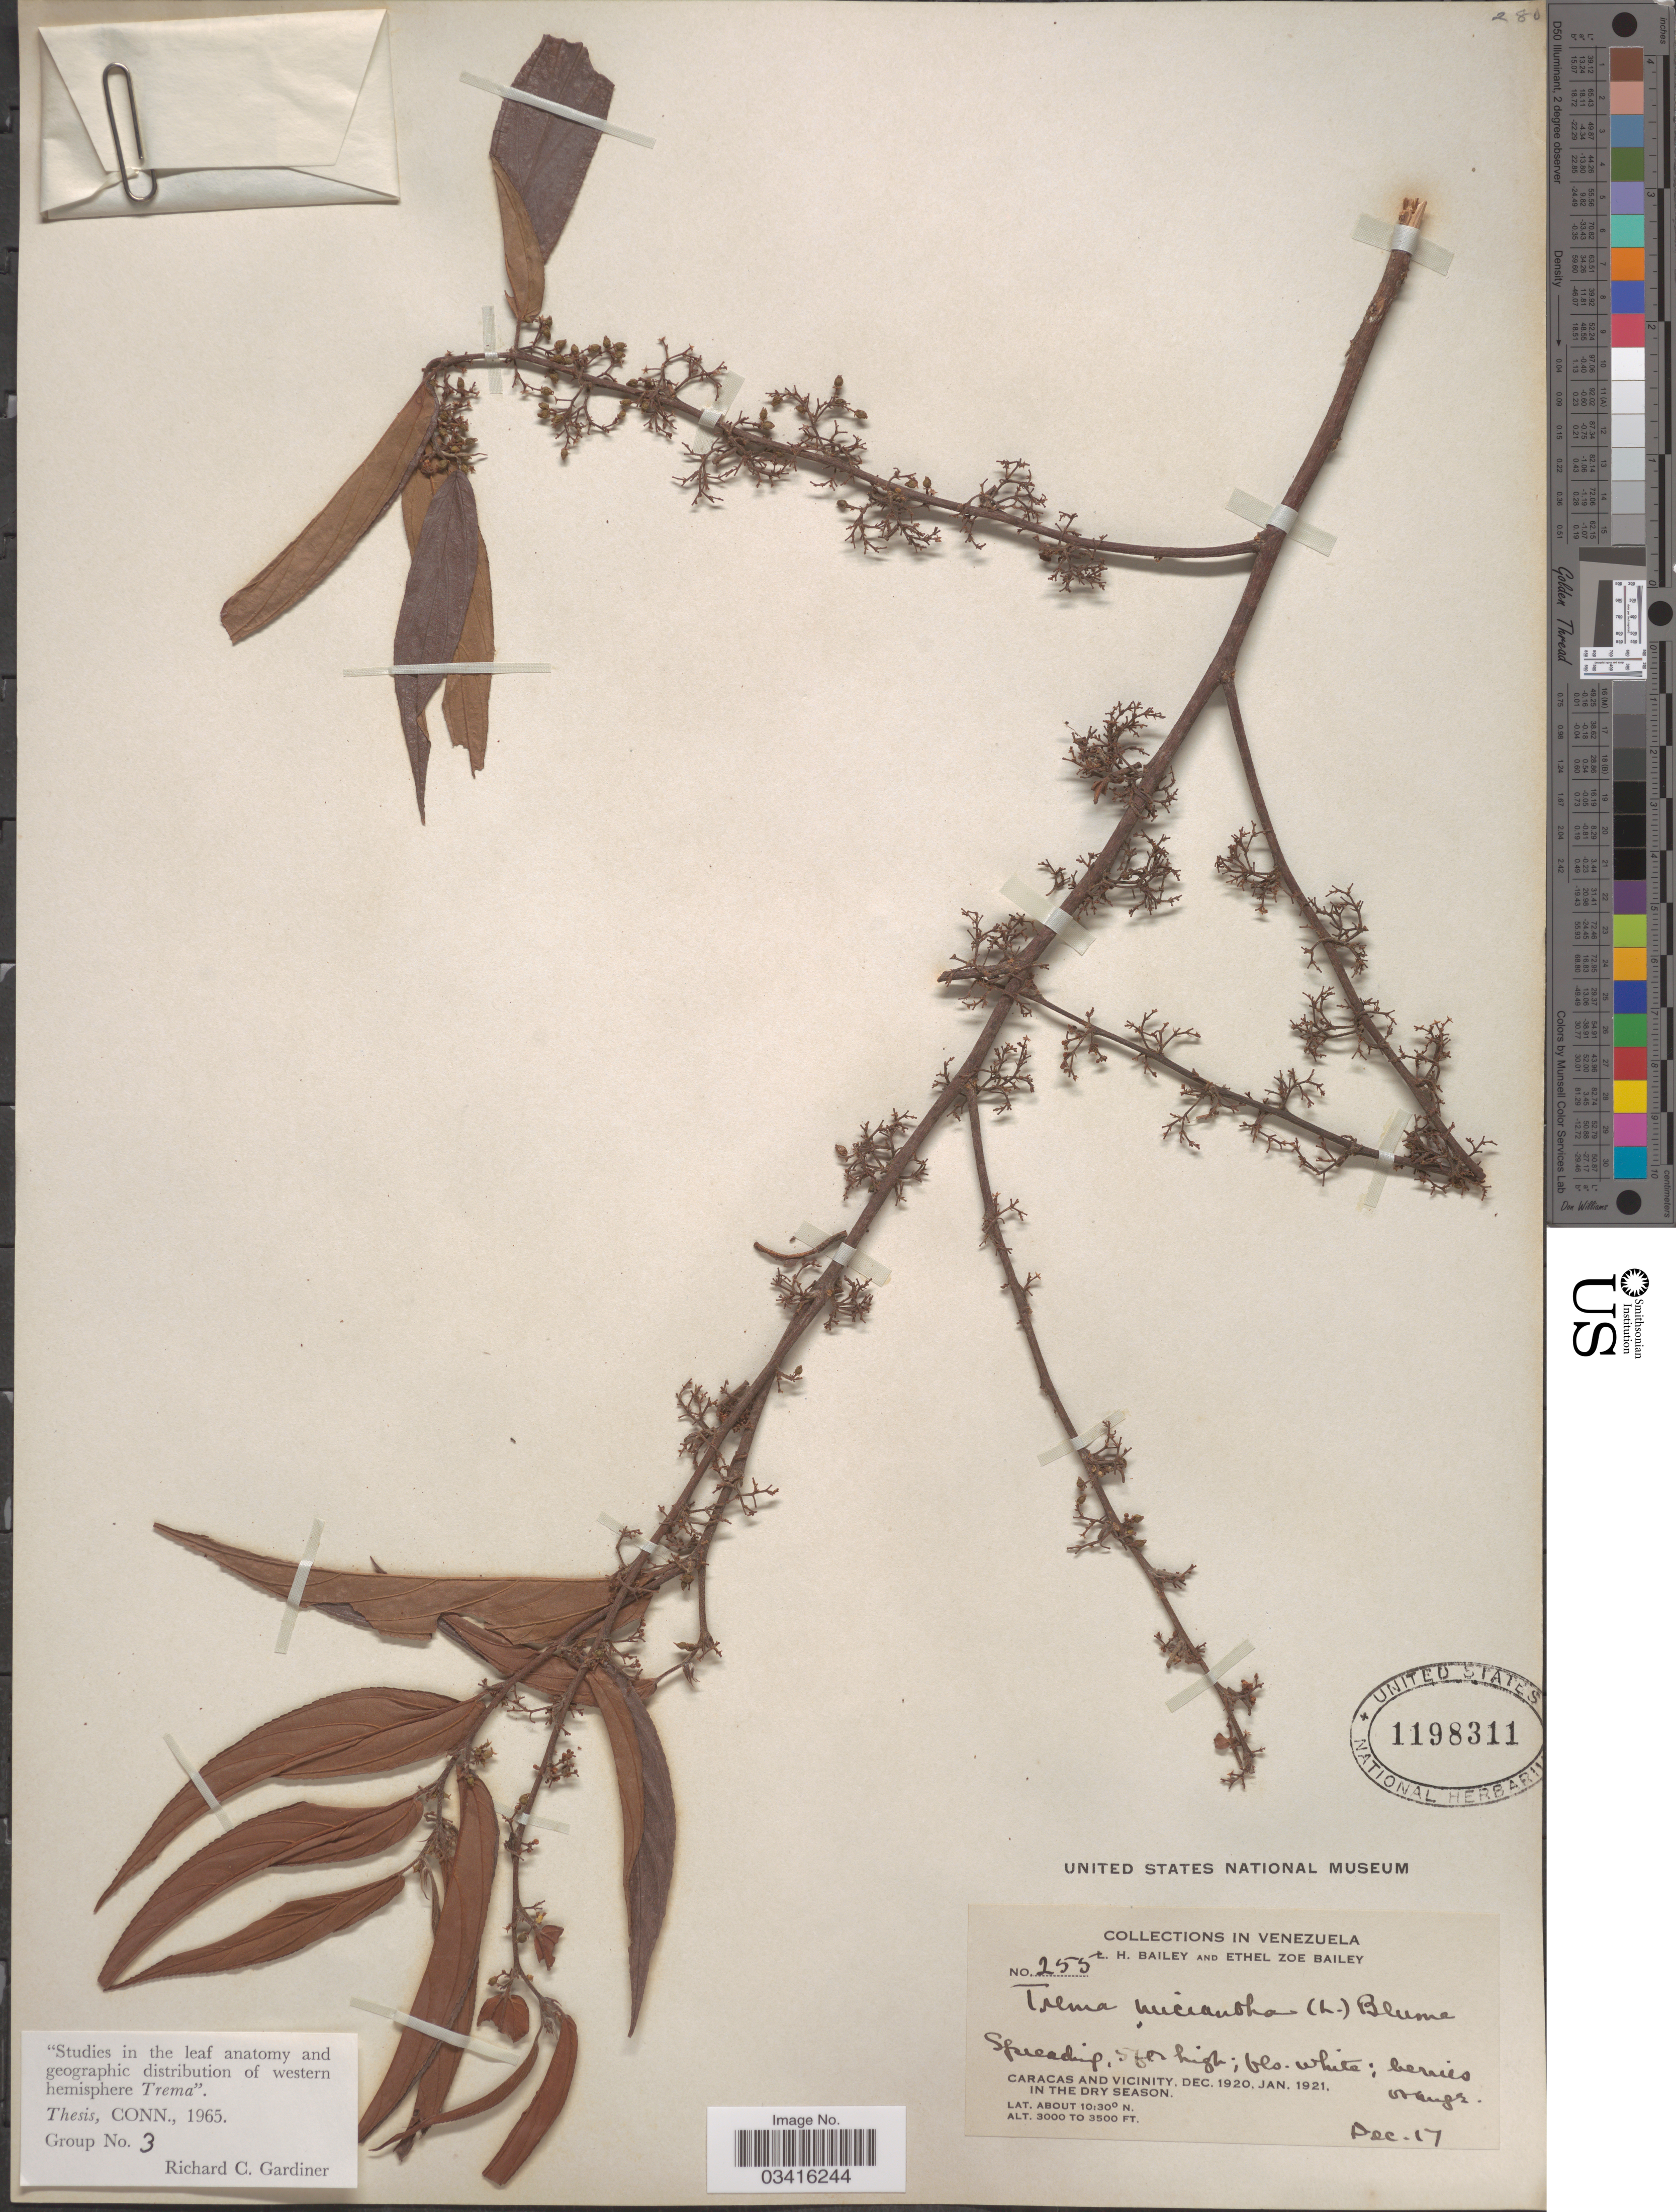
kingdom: Plantae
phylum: Tracheophyta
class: Magnoliopsida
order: Rosales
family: Cannabaceae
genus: Trema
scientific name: Trema micranthum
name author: (L.) Blume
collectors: L. H. Bailey & E. Z. Bailey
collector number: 255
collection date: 1920-12-17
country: Venezuela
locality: Caracas and vicinity. In the dry season.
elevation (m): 914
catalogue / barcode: US 1198311